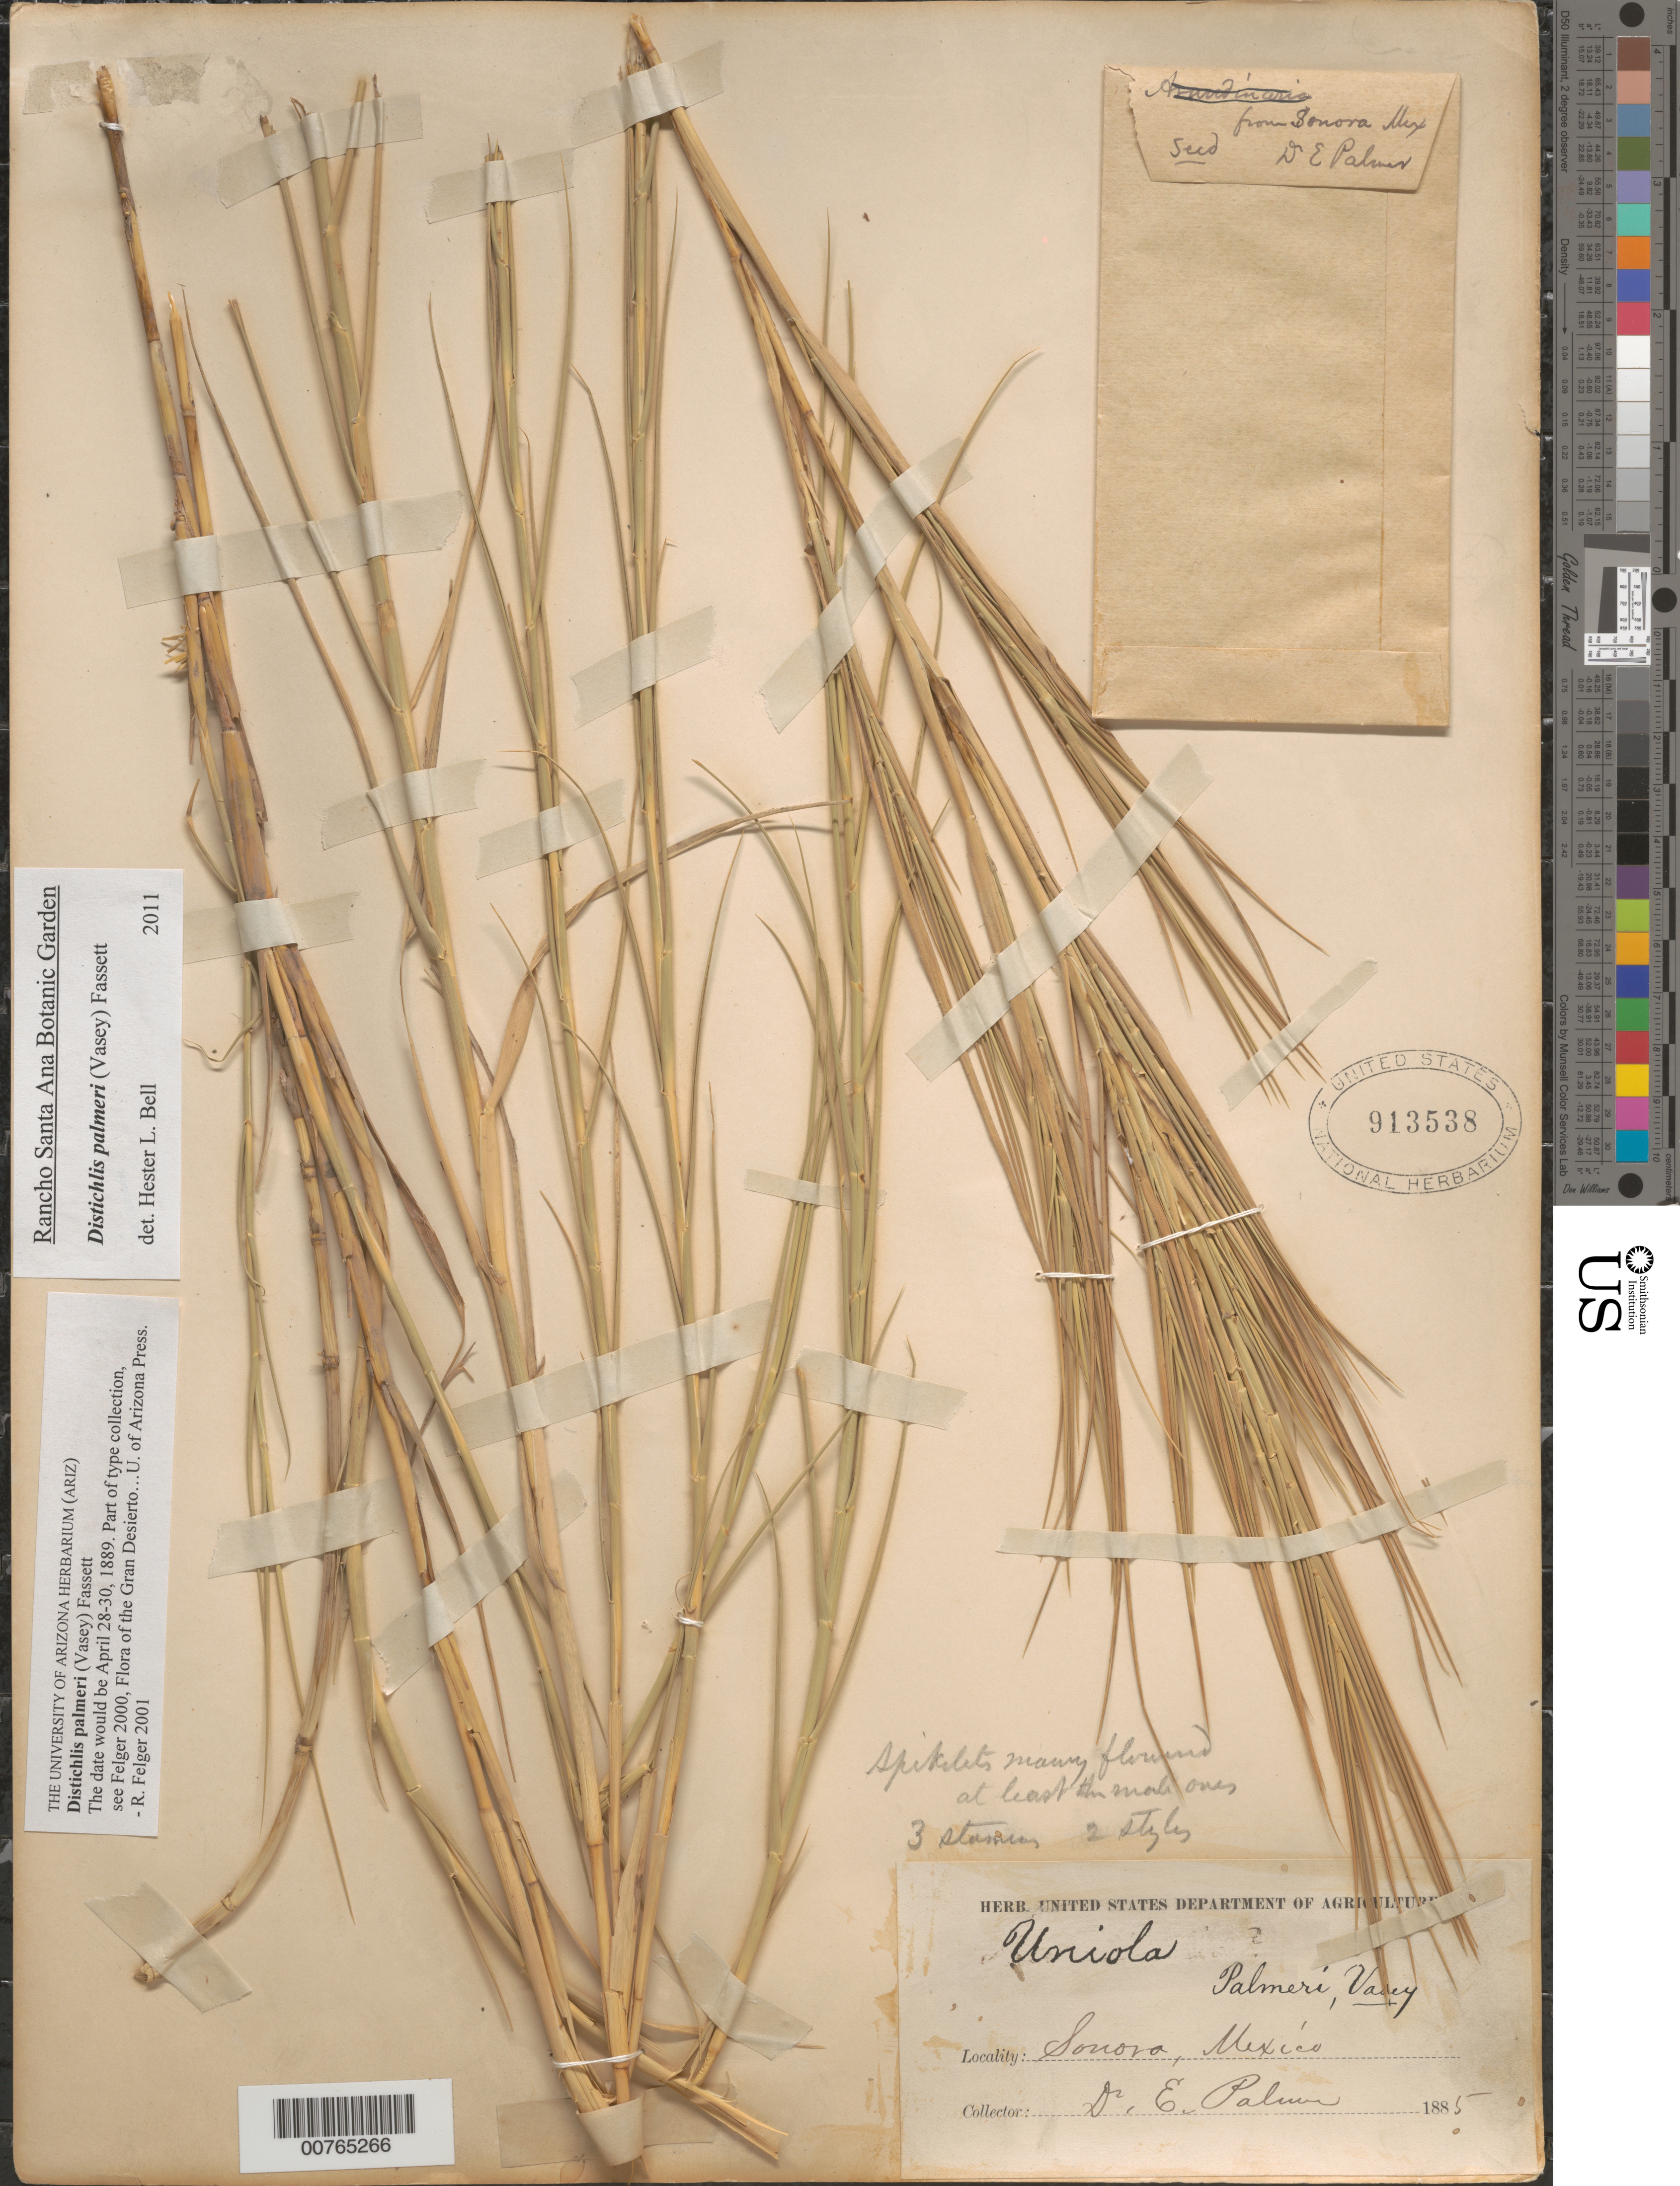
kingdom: Plantae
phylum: Tracheophyta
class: Liliopsida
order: Poales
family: Poaceae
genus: Distichlis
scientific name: Distichlis palmeri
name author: (Vasey) Fassett ex I.M. Johnst.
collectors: E. Palmer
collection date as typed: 1885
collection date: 1885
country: Mexico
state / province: Sonora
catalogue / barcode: US 913538